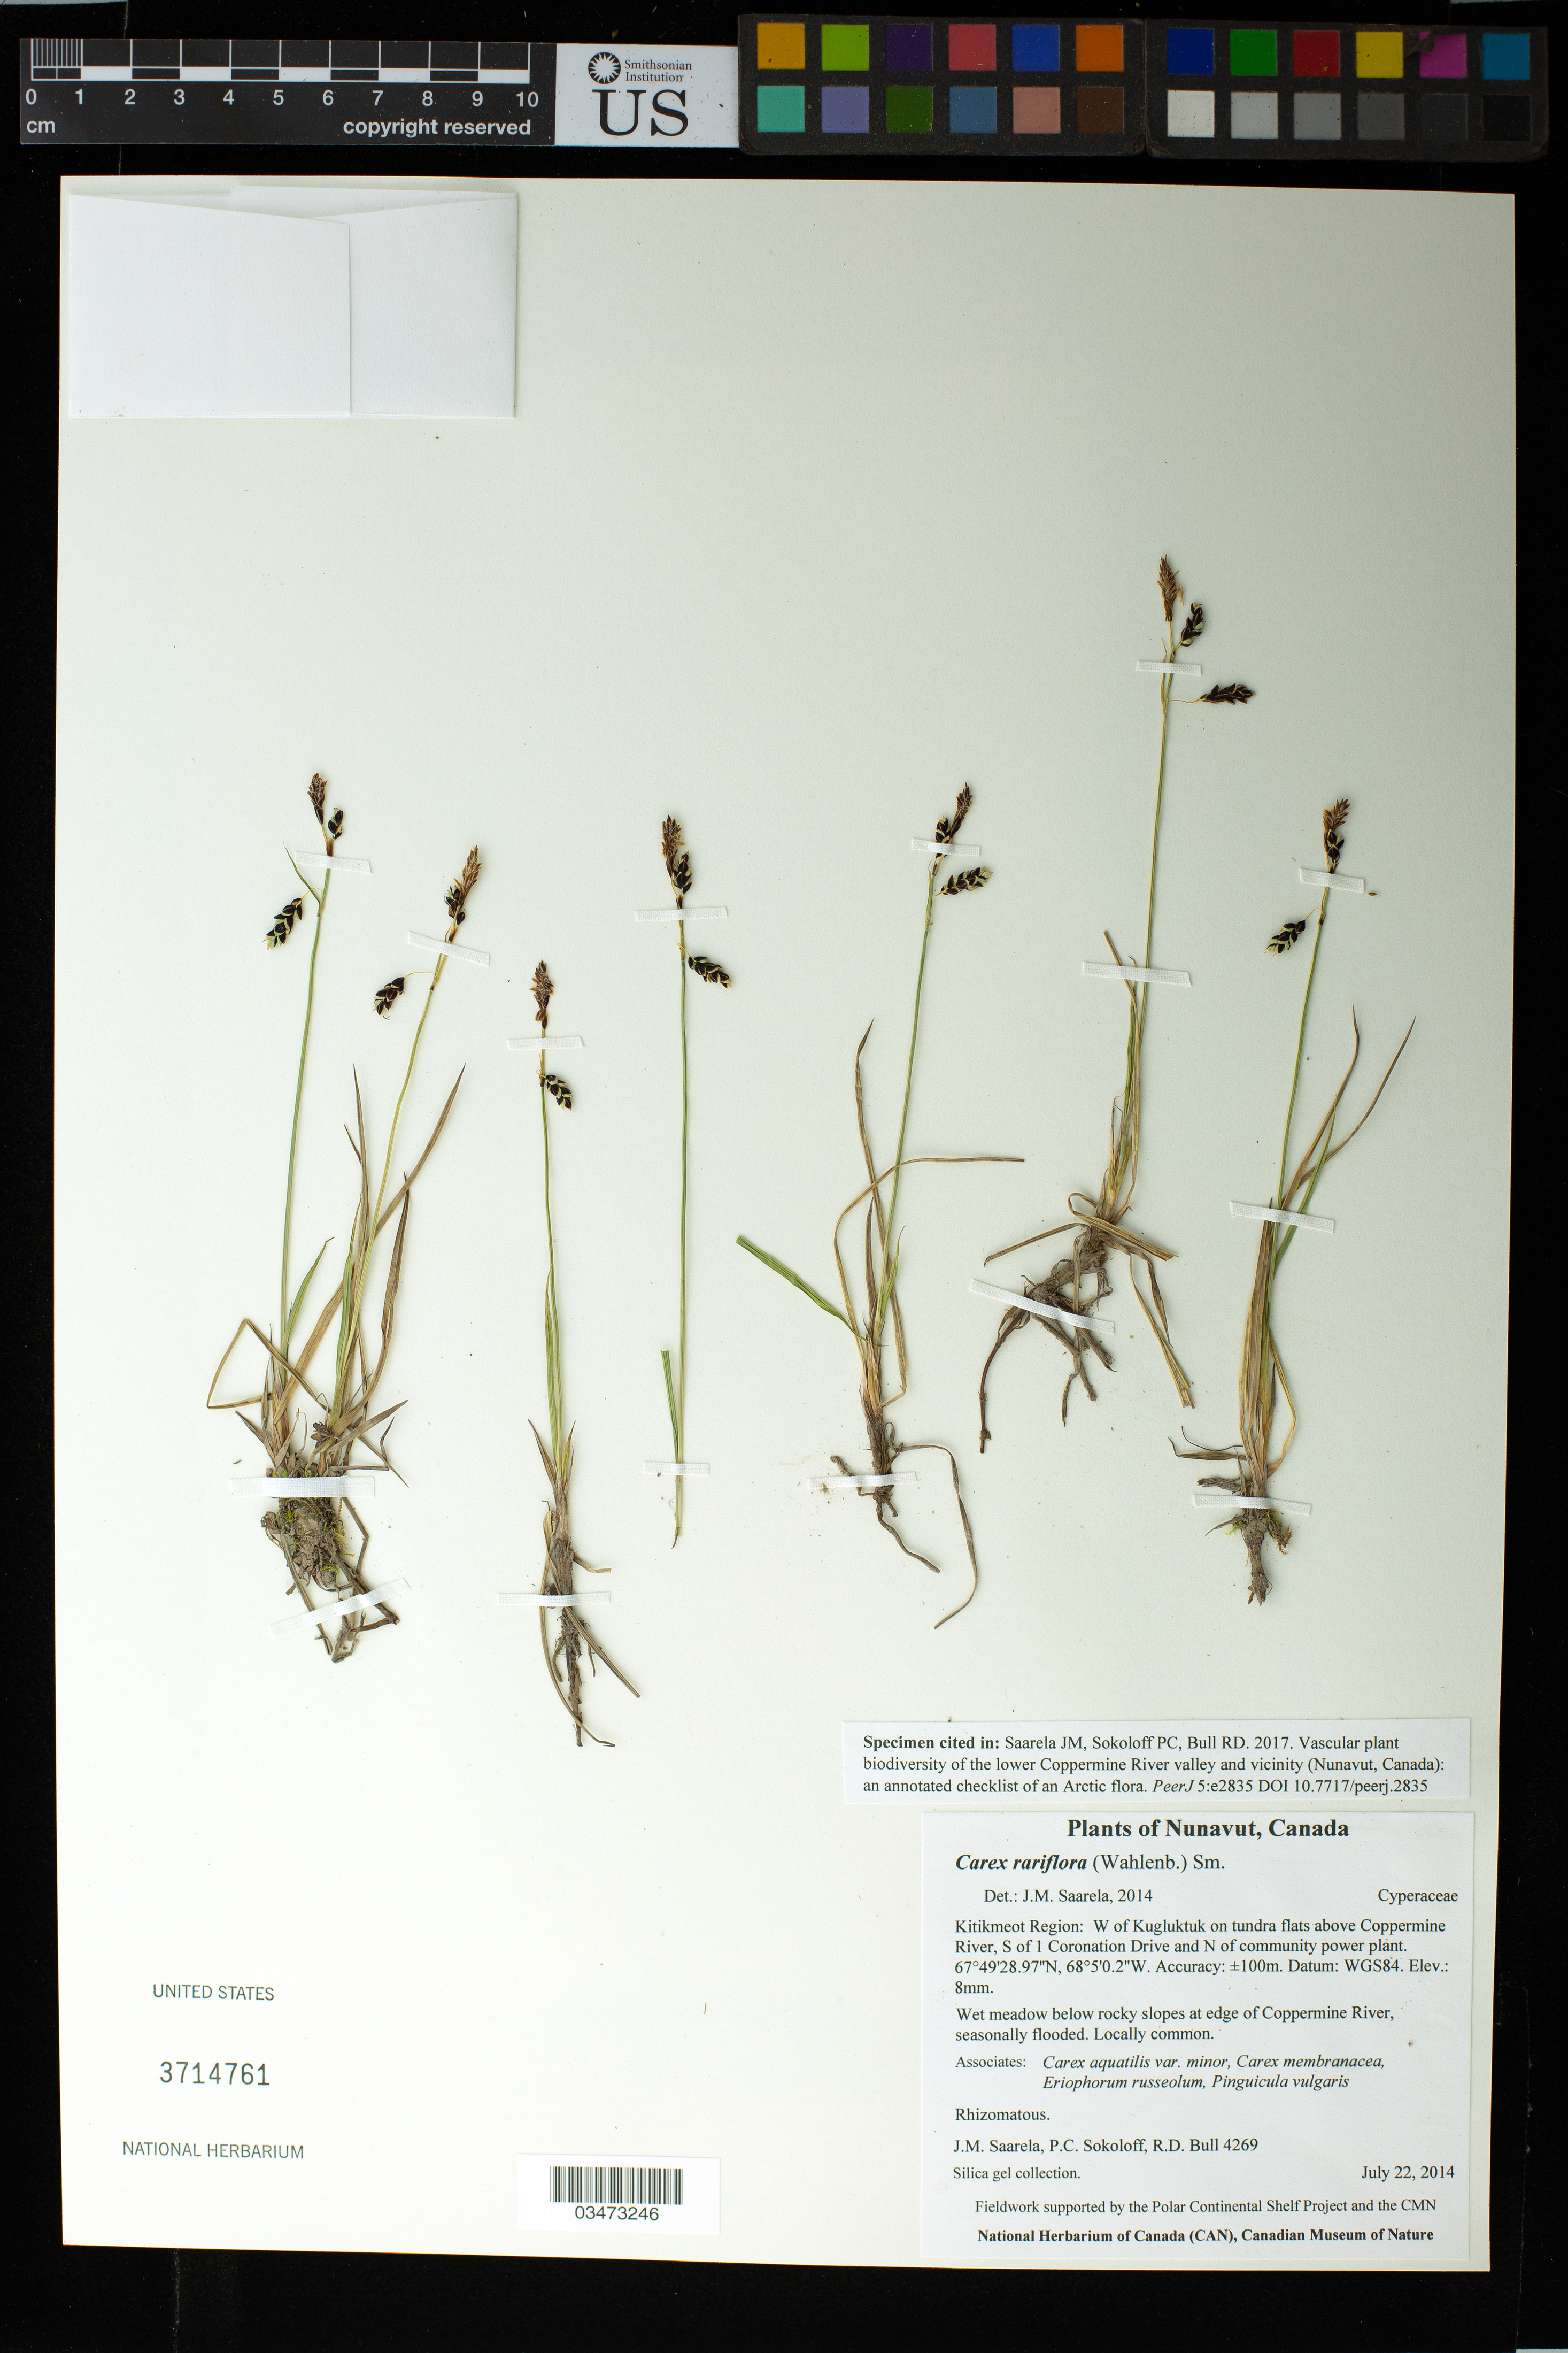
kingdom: Plantae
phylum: Tracheophyta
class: Liliopsida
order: Poales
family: Cyperaceae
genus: Carex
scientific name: Carex rariflora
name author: (Wahlenb.) Sm.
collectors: J. Saarela, P. Sokoloff & R. Bull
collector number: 4269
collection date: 2014-07-22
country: Canada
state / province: Nunavut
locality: Kitikmeot Region: W of Kugluktuk on tundra flats above Coppermine River, S of 1 Coronation Drive and N of community power plant.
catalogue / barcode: US 3714761